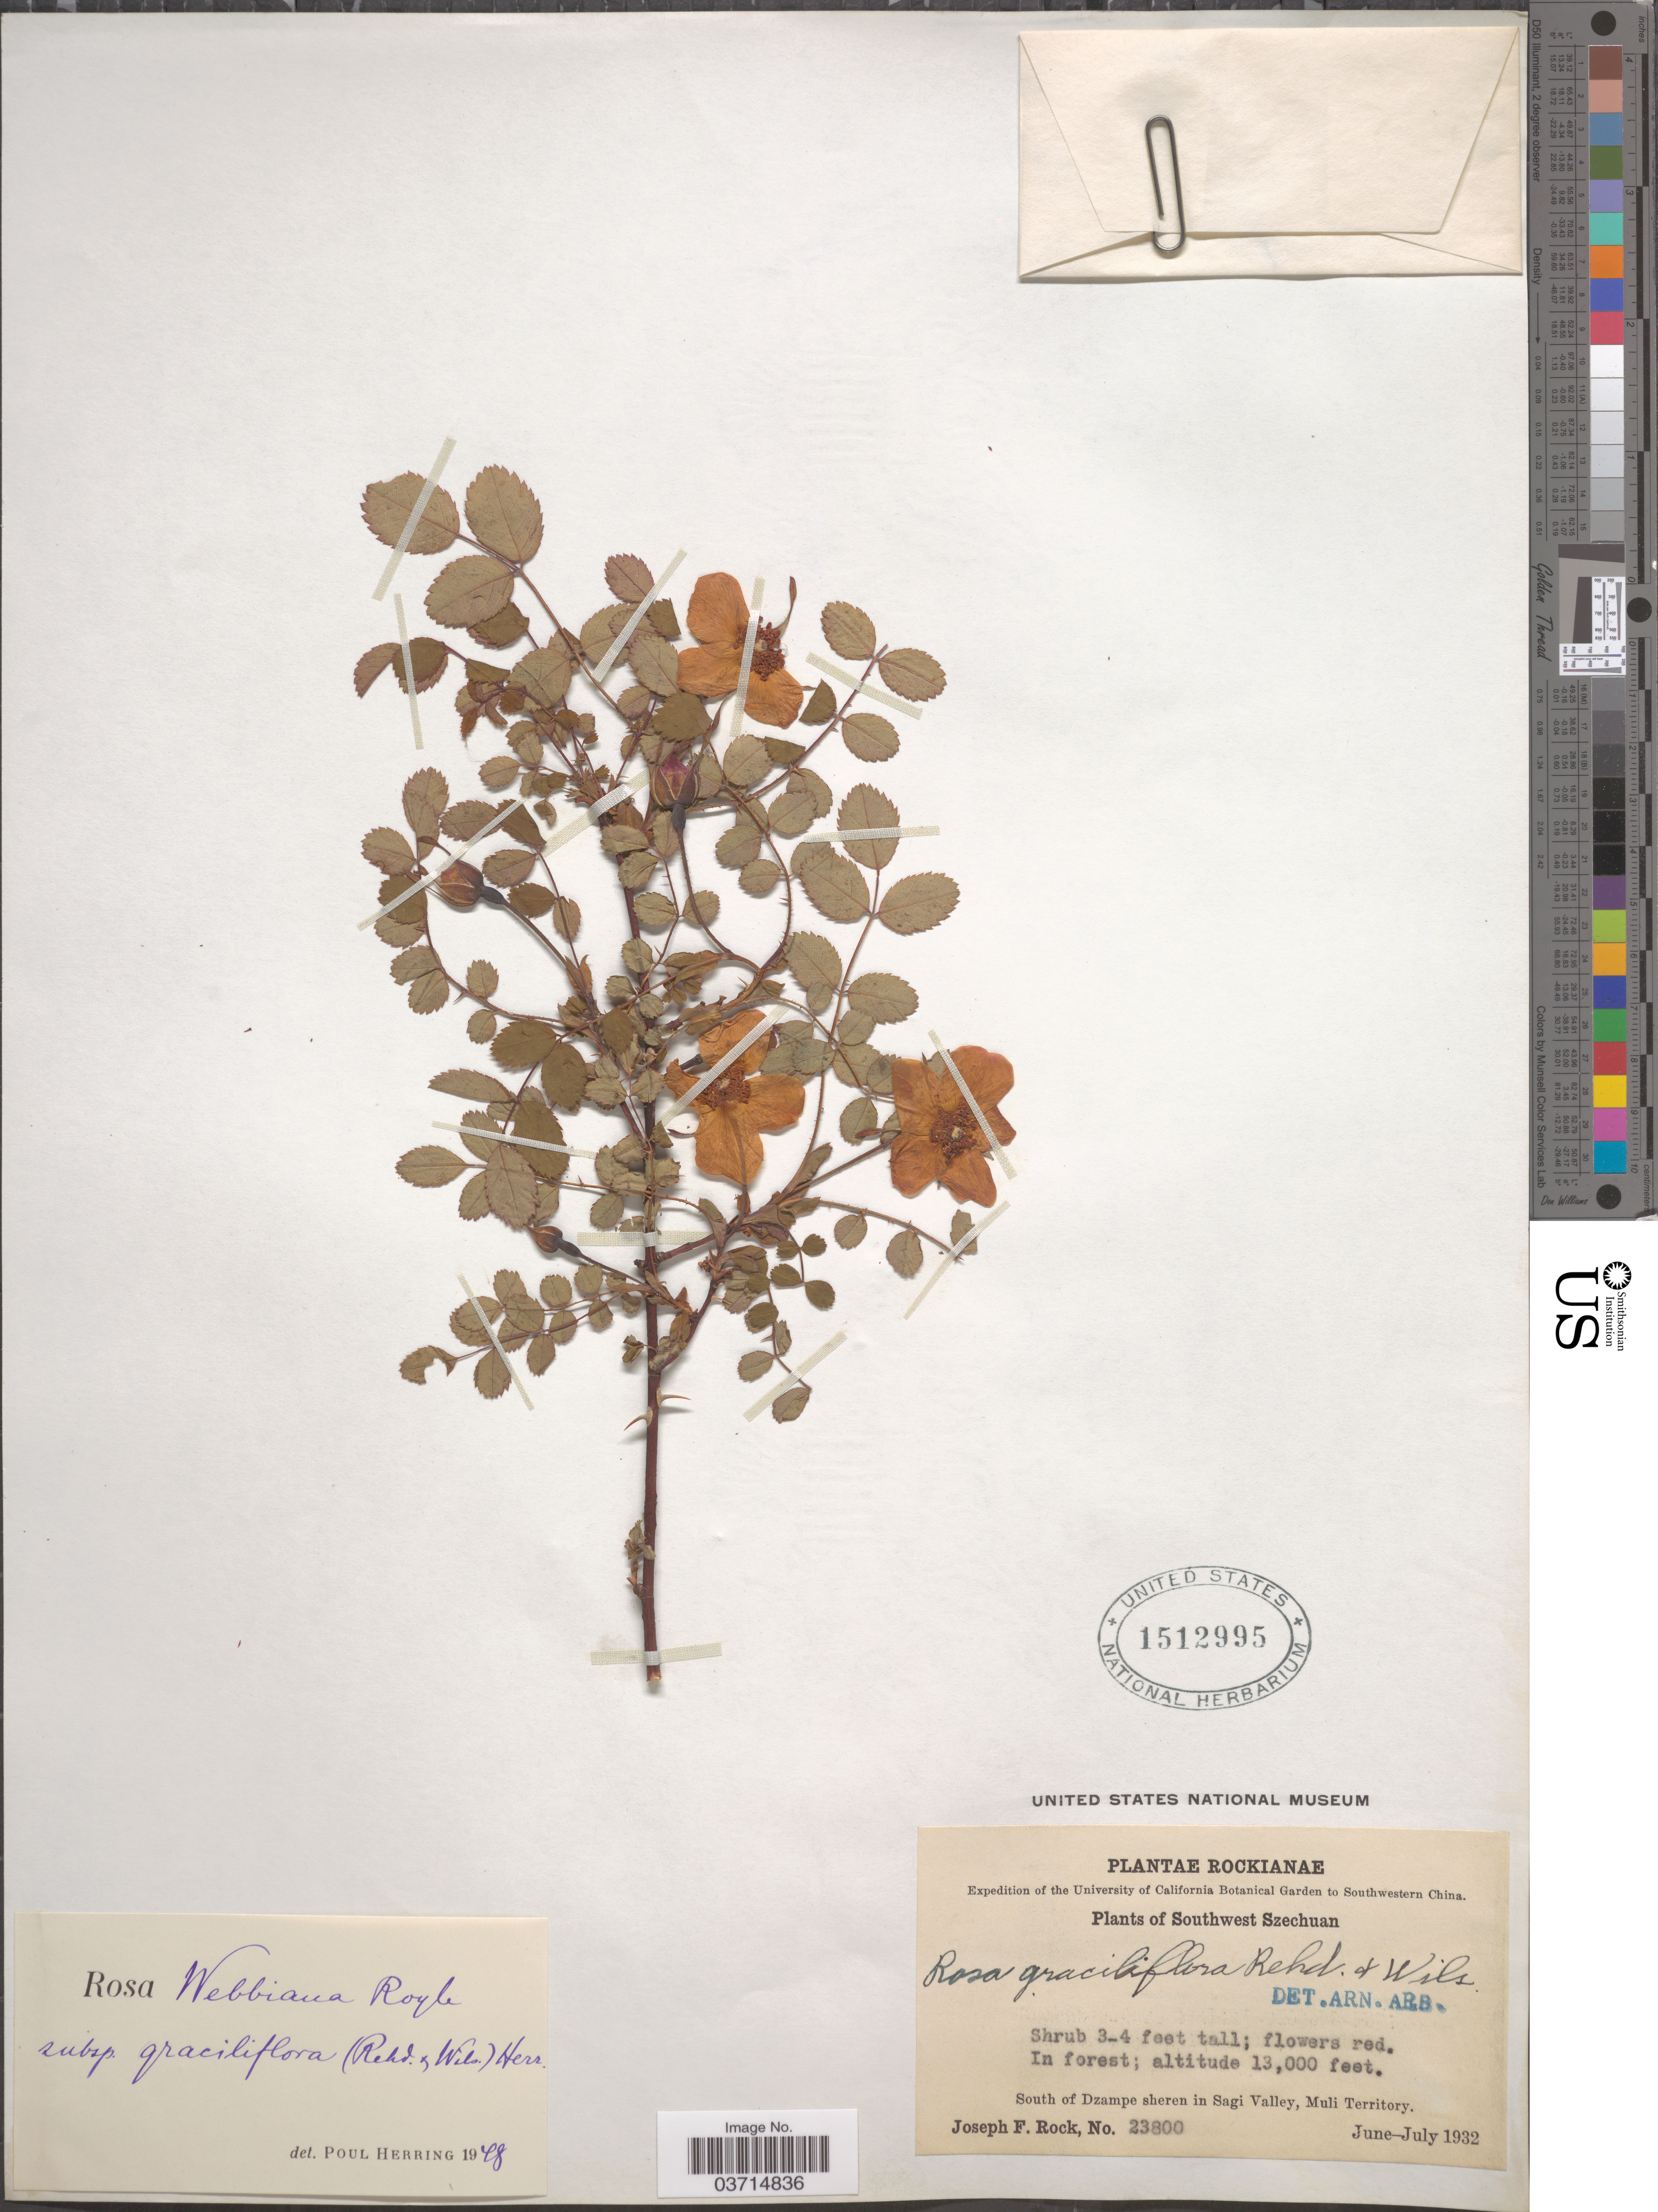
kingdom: Plantae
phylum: Tracheophyta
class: Magnoliopsida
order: Rosales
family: Rosaceae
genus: Rosa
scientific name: Rosa graciliflora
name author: Rehder & E.H. Wilson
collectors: J. F. Rock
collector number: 23800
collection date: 1932-06/1932-07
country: China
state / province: Sichuan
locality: Southwestern China. Southwest Szechuan. South of Dzampe sheren in Sagi Valley, Muli Territory.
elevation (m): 3962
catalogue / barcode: US 1512995